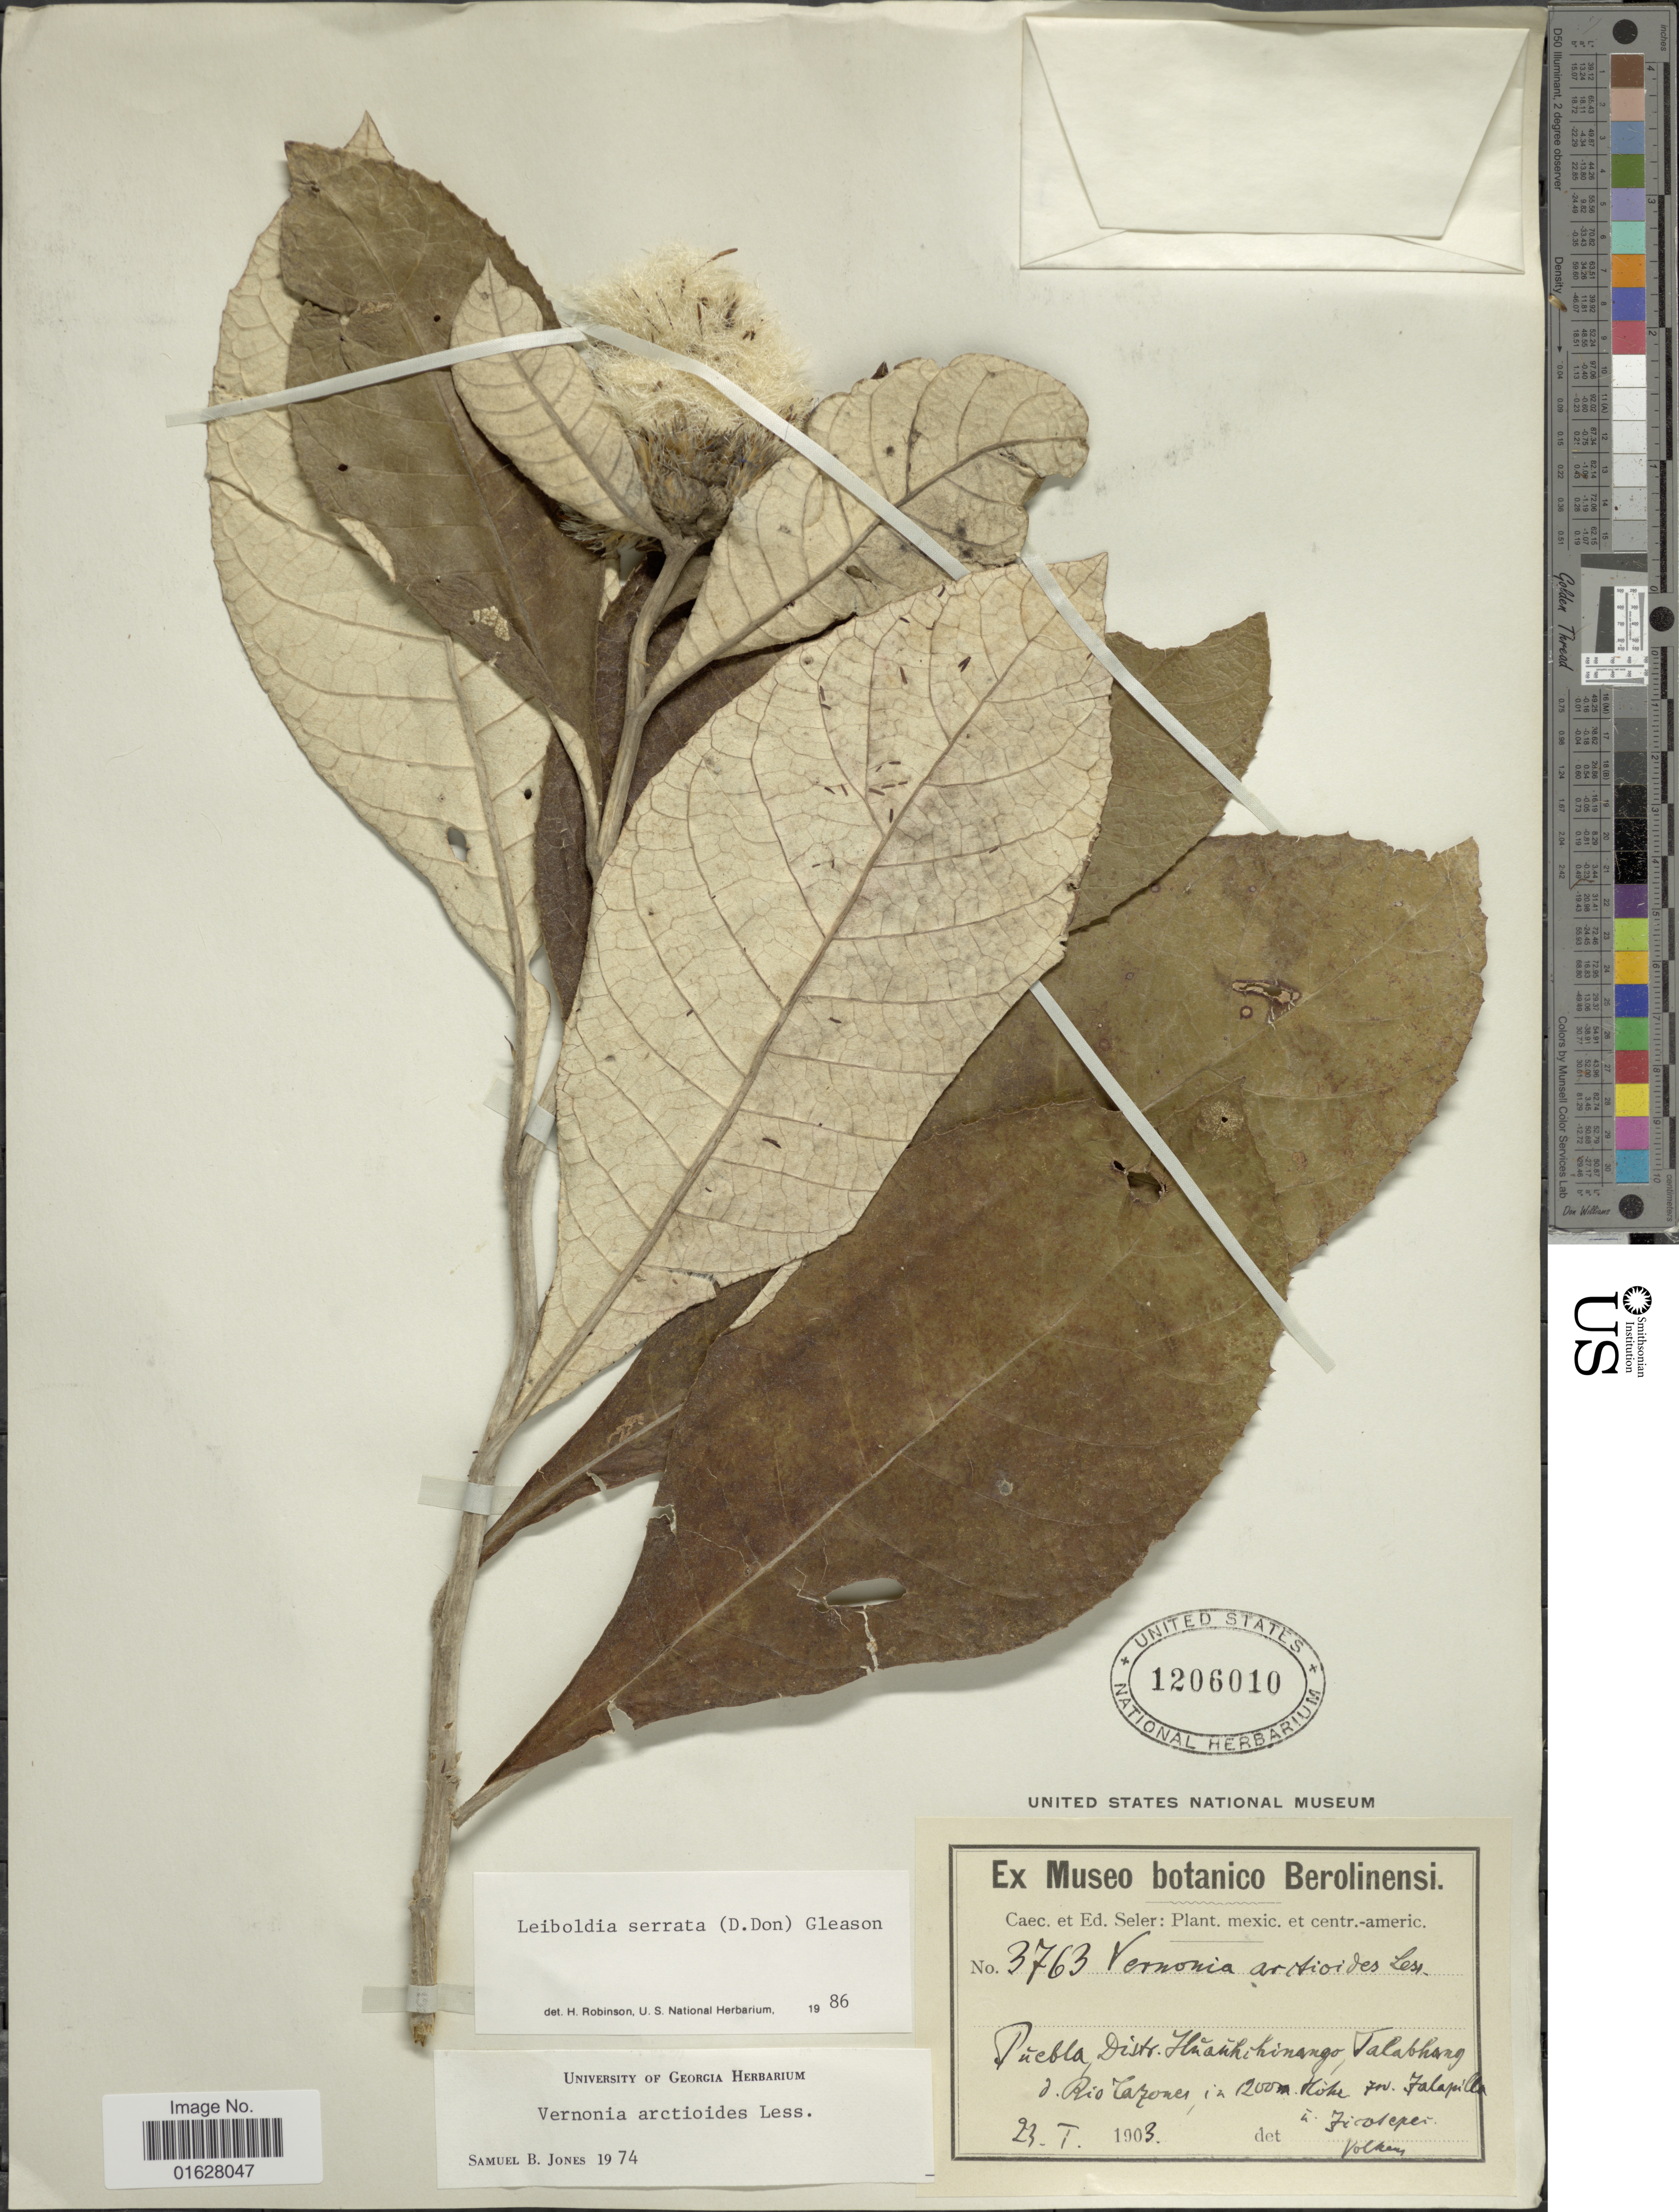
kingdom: Plantae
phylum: Tracheophyta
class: Magnoliopsida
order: Asterales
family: Asteraceae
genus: Leiboldia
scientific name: Leiboldia serrata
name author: (D. Don) Gleason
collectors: C. Seler & E. G. Seler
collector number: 3763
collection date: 1903-01-23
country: Mexico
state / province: Puebla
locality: Puebla Distr. Huanhihinago, Talabhang. s. Rio Cazonen [interpreted]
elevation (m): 1200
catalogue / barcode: US 1206010